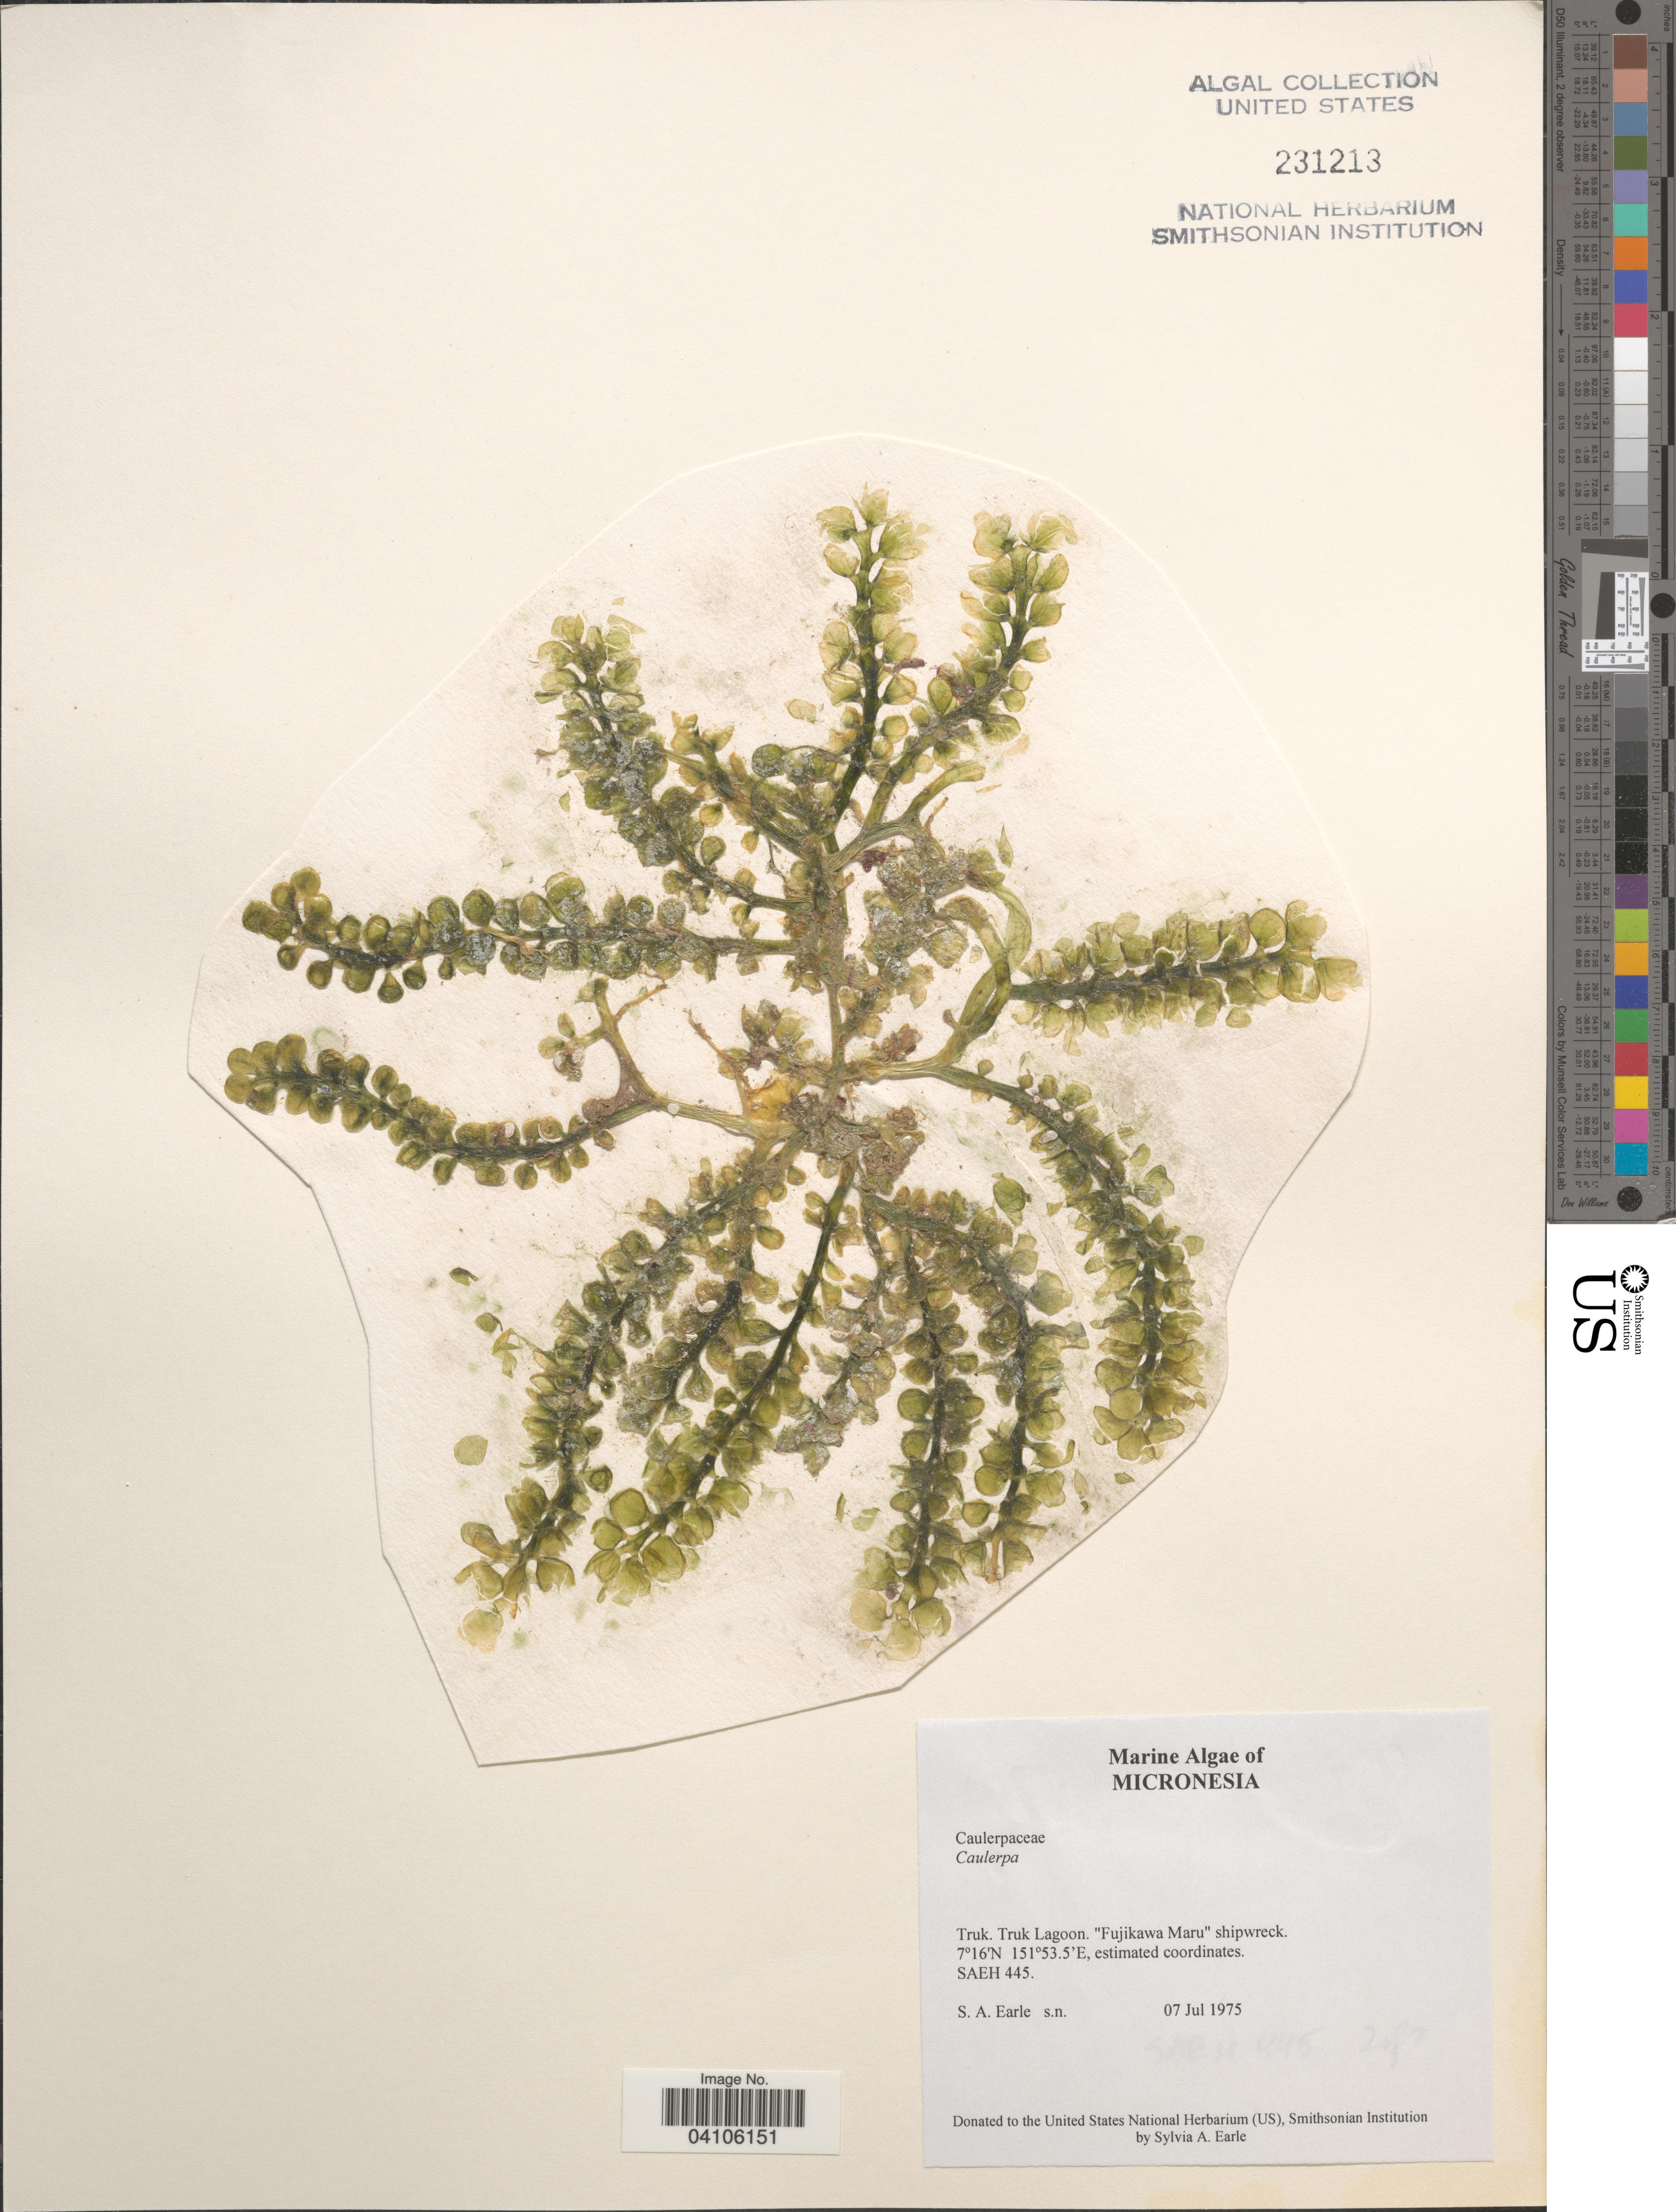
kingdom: Plantae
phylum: Chlorophyta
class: Ulvophyceae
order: Bryopsidales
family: Caulerpaceae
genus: Caulerpa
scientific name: Caulerpa sp.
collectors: S. A. Earle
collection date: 1975-07-07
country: Micronesia, Federated States of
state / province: Truk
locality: Truk Lagoon. "Fujikawa Maru" shipwreck. SAEH 445.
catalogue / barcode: US 231213